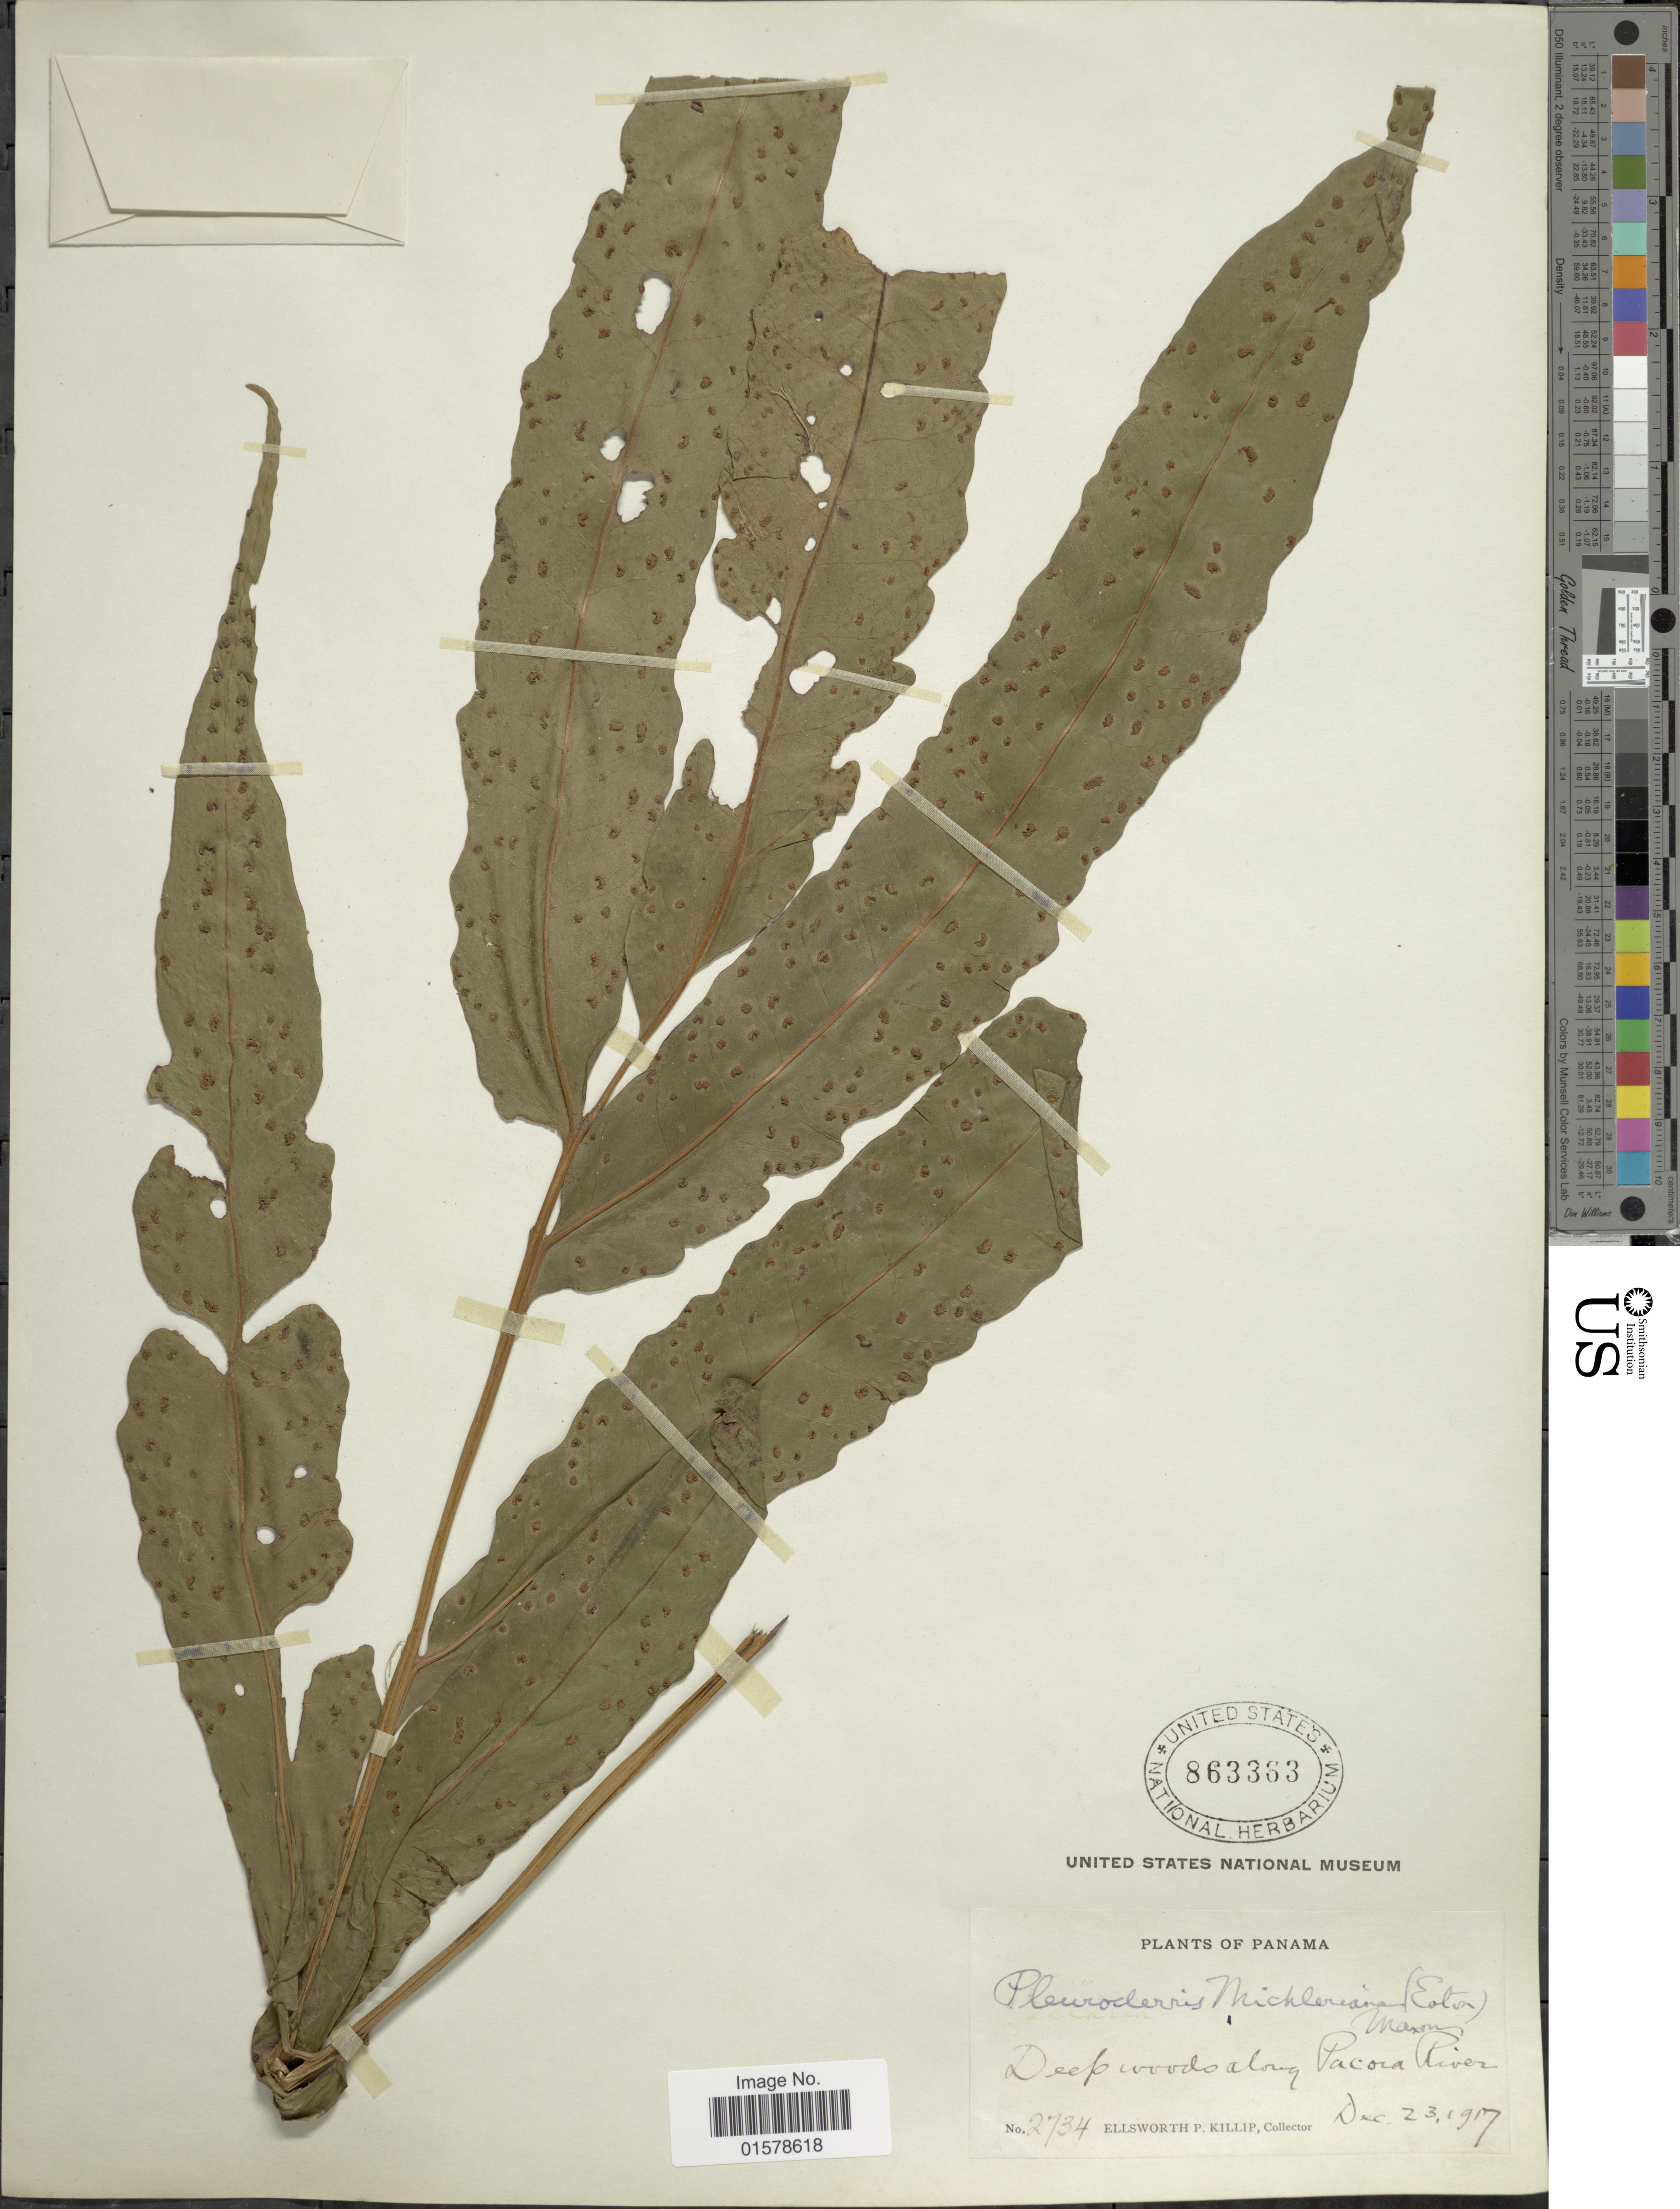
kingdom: Plantae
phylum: Tracheophyta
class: Polypodiopsida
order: Polypodiales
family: Tectariaceae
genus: Tectaria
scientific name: Tectaria x michleriana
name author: (D.C. Eaton) Lellinger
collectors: E. P. Killip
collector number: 2734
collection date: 1917-12-23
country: Panama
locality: Panama. Deep woods along Pacora River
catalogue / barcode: US 863363